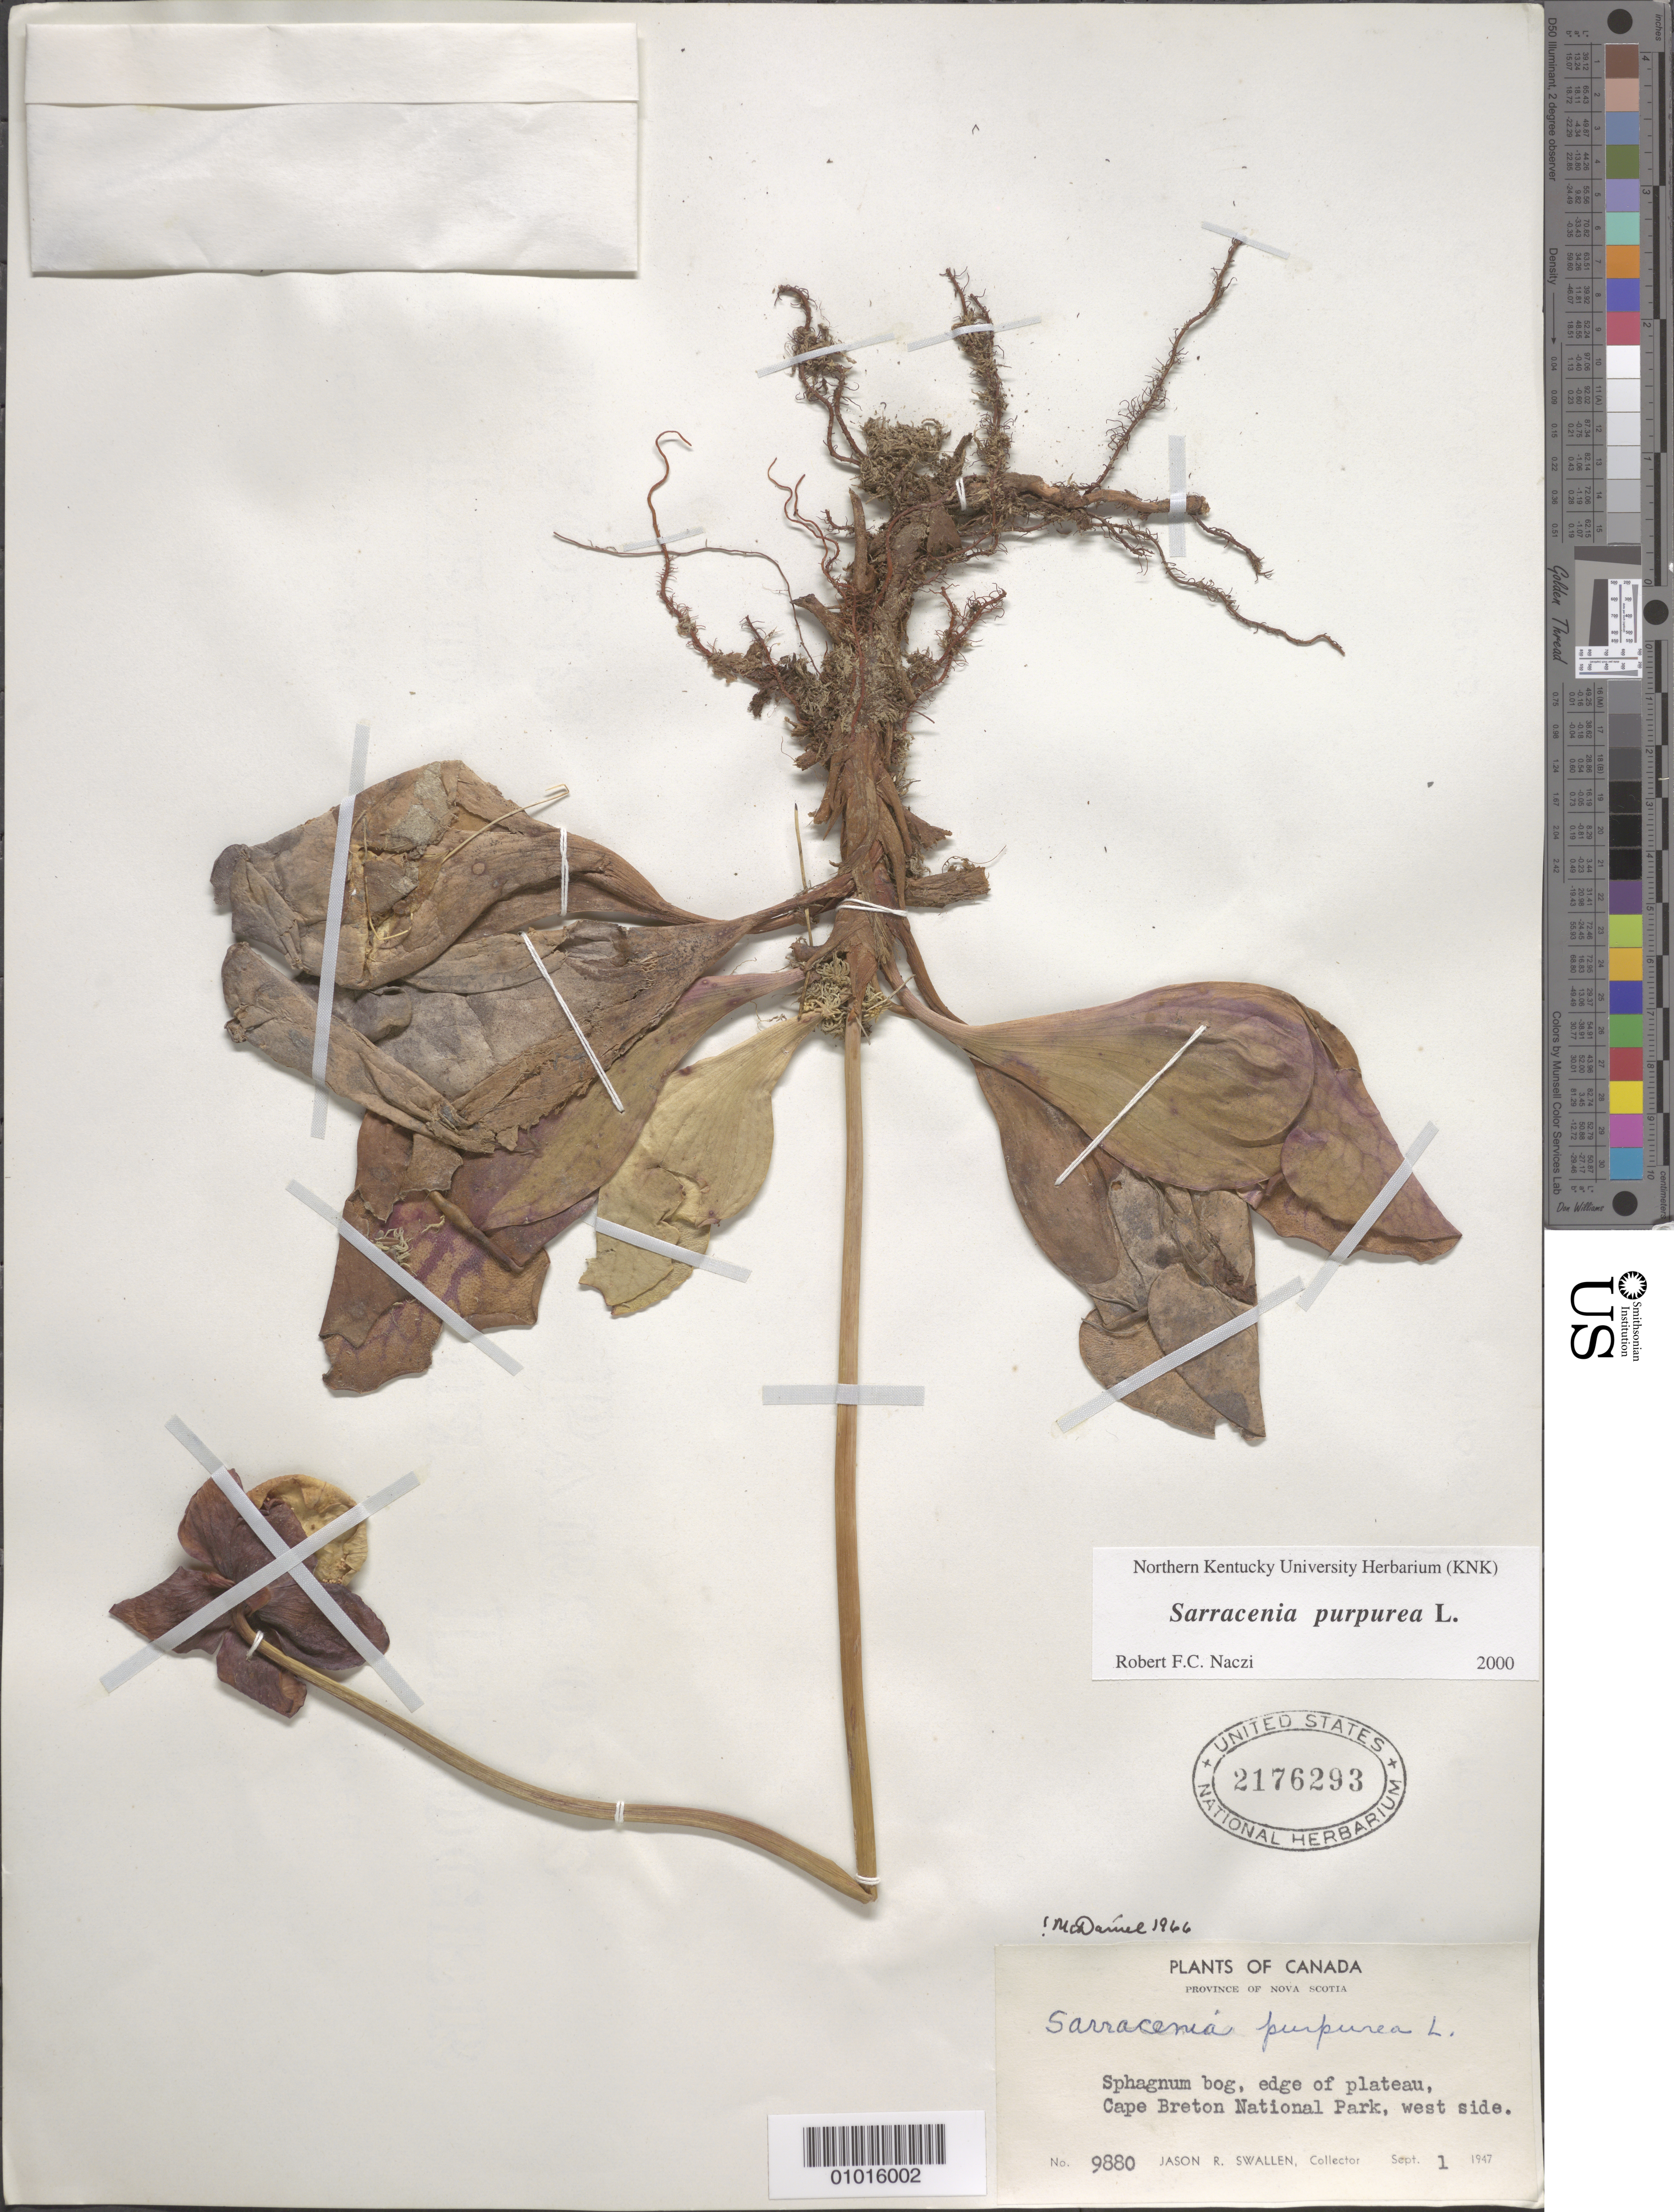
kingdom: Plantae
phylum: Tracheophyta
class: Magnoliopsida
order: Ericales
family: Sarraceniaceae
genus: Sarracenia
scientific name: Sarracenia purpurea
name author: L.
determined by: Naczi, R. F. C.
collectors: J. R. Swallen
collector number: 9880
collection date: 1947-09-01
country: Canada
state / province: Nova Scotia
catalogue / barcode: US 2176293